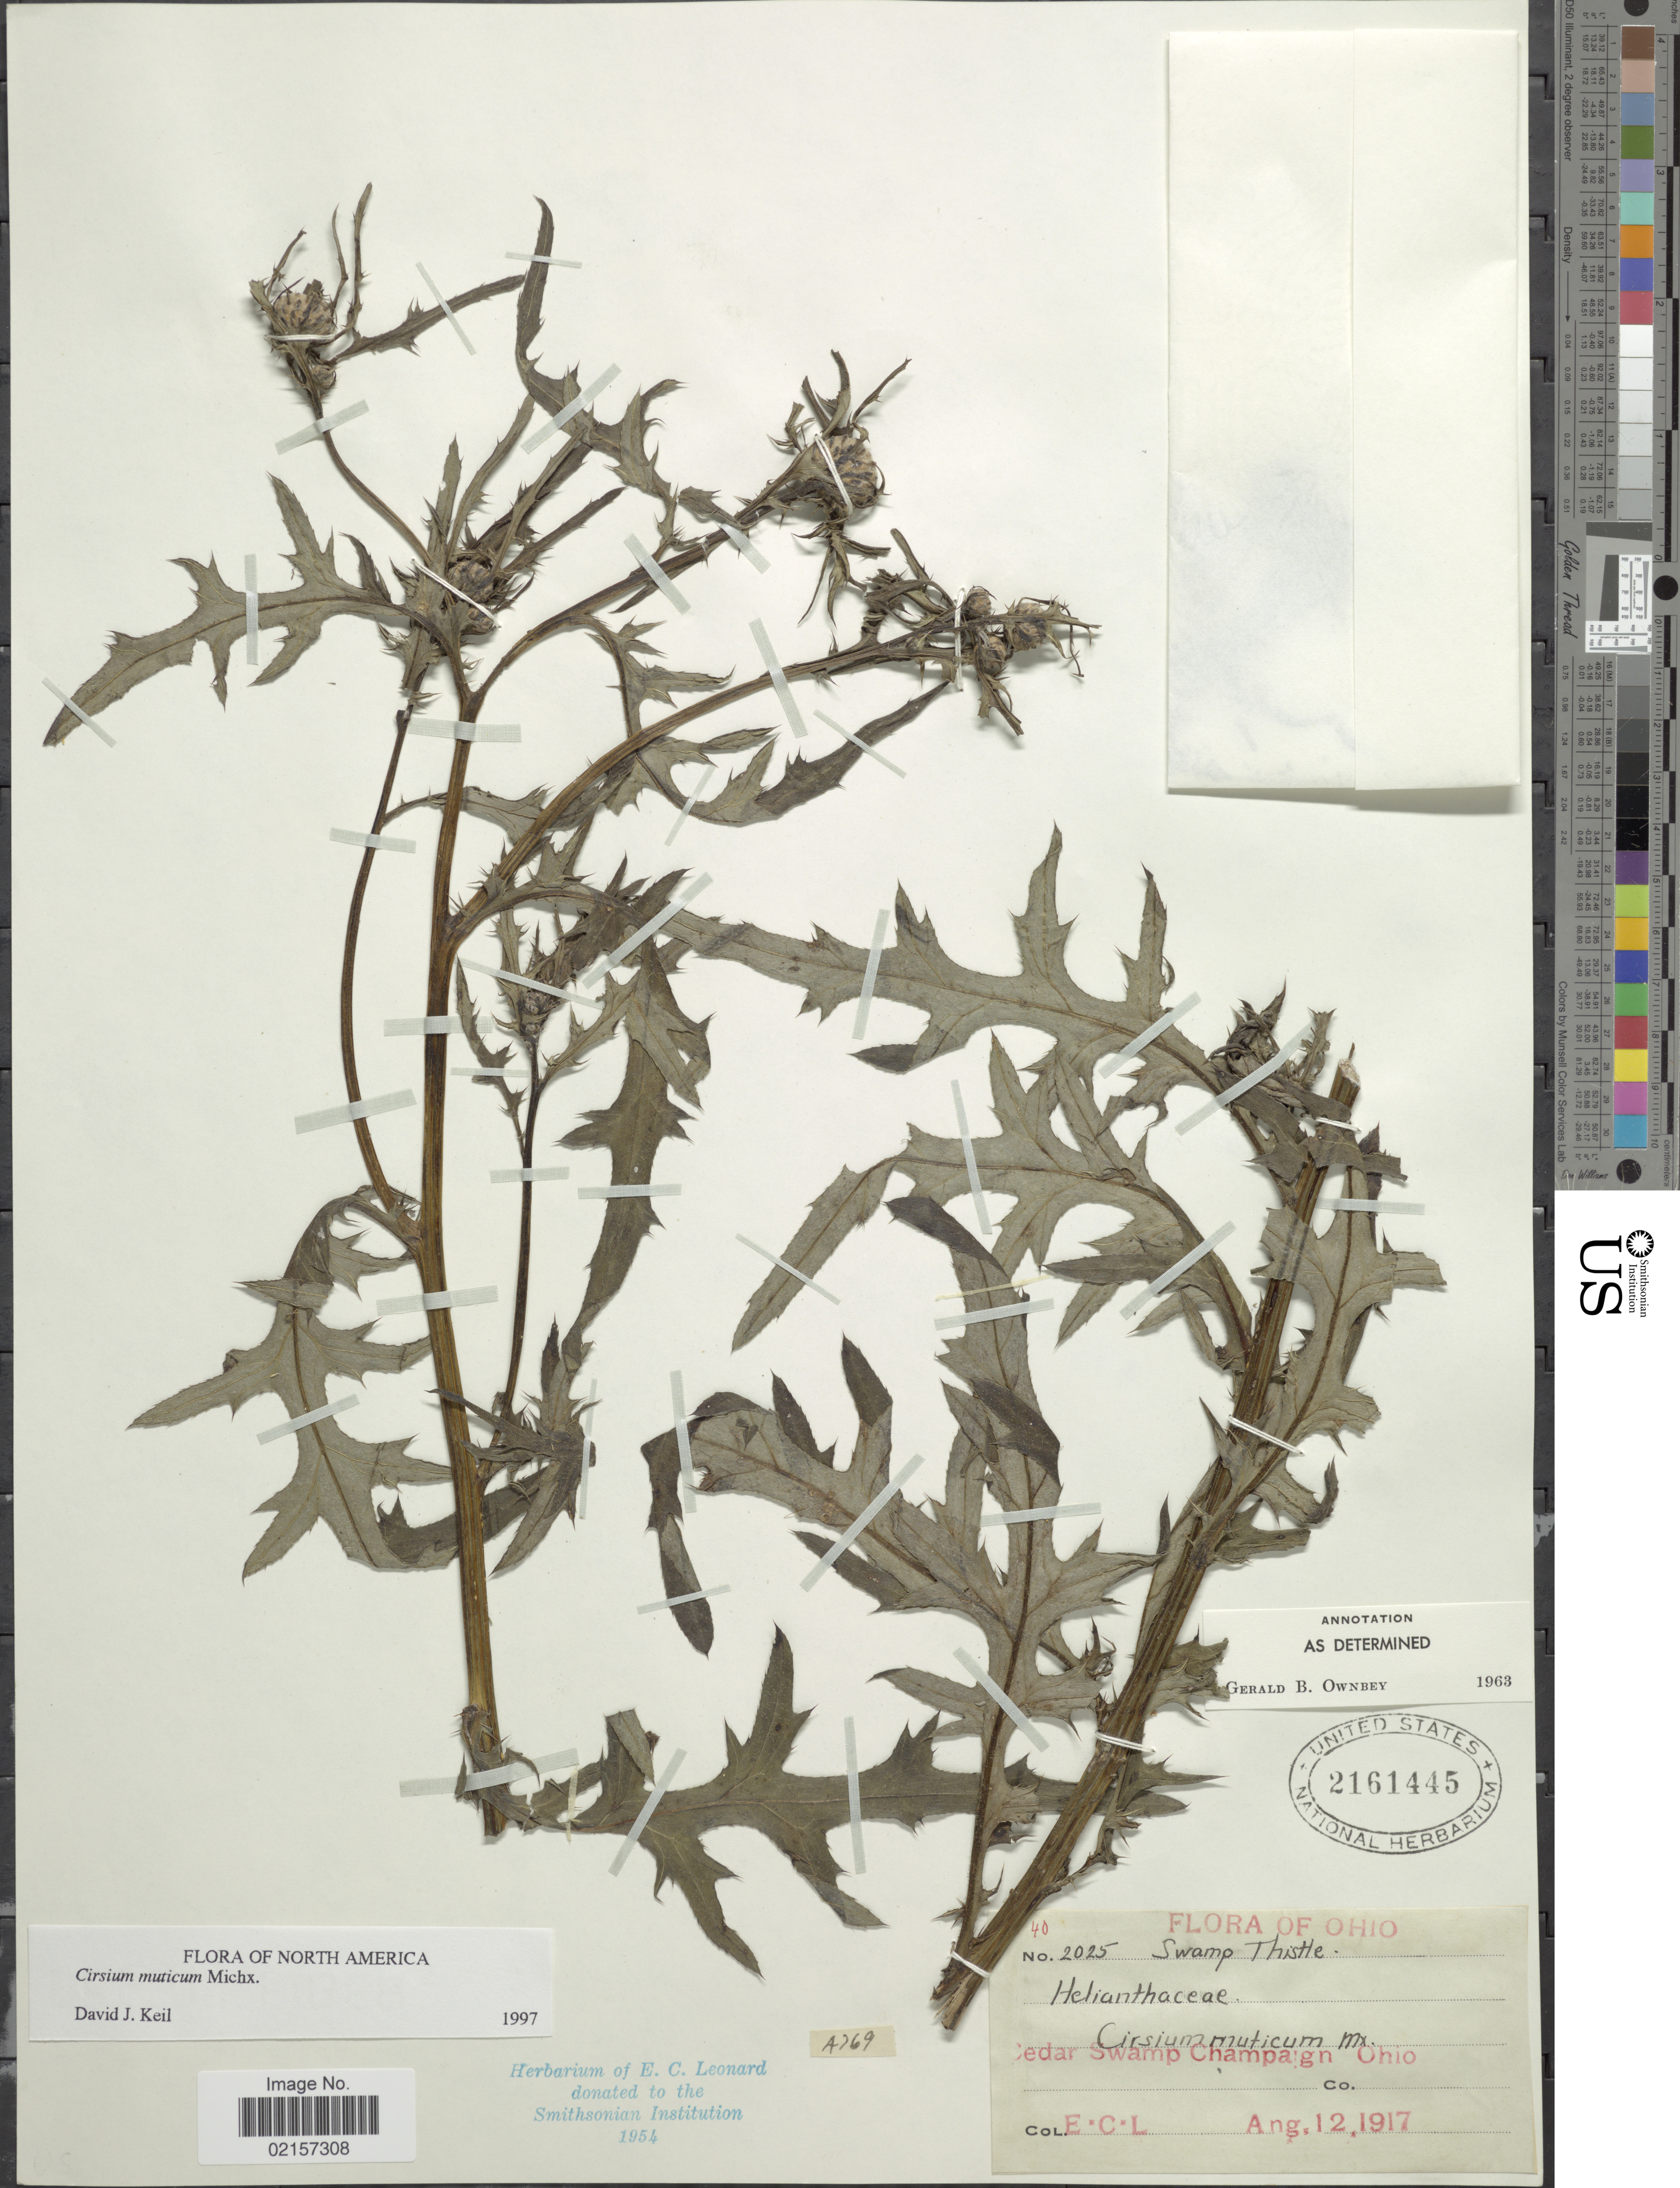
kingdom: Plantae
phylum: Tracheophyta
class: Magnoliopsida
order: Asterales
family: Asteraceae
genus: Cirsium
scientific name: Cirsium muticum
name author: Michx.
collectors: E. C. Leonard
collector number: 40/2025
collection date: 1917-08-12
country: United States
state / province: Ohio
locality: Cedar Swamp Champaign Co.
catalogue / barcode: US 2161445